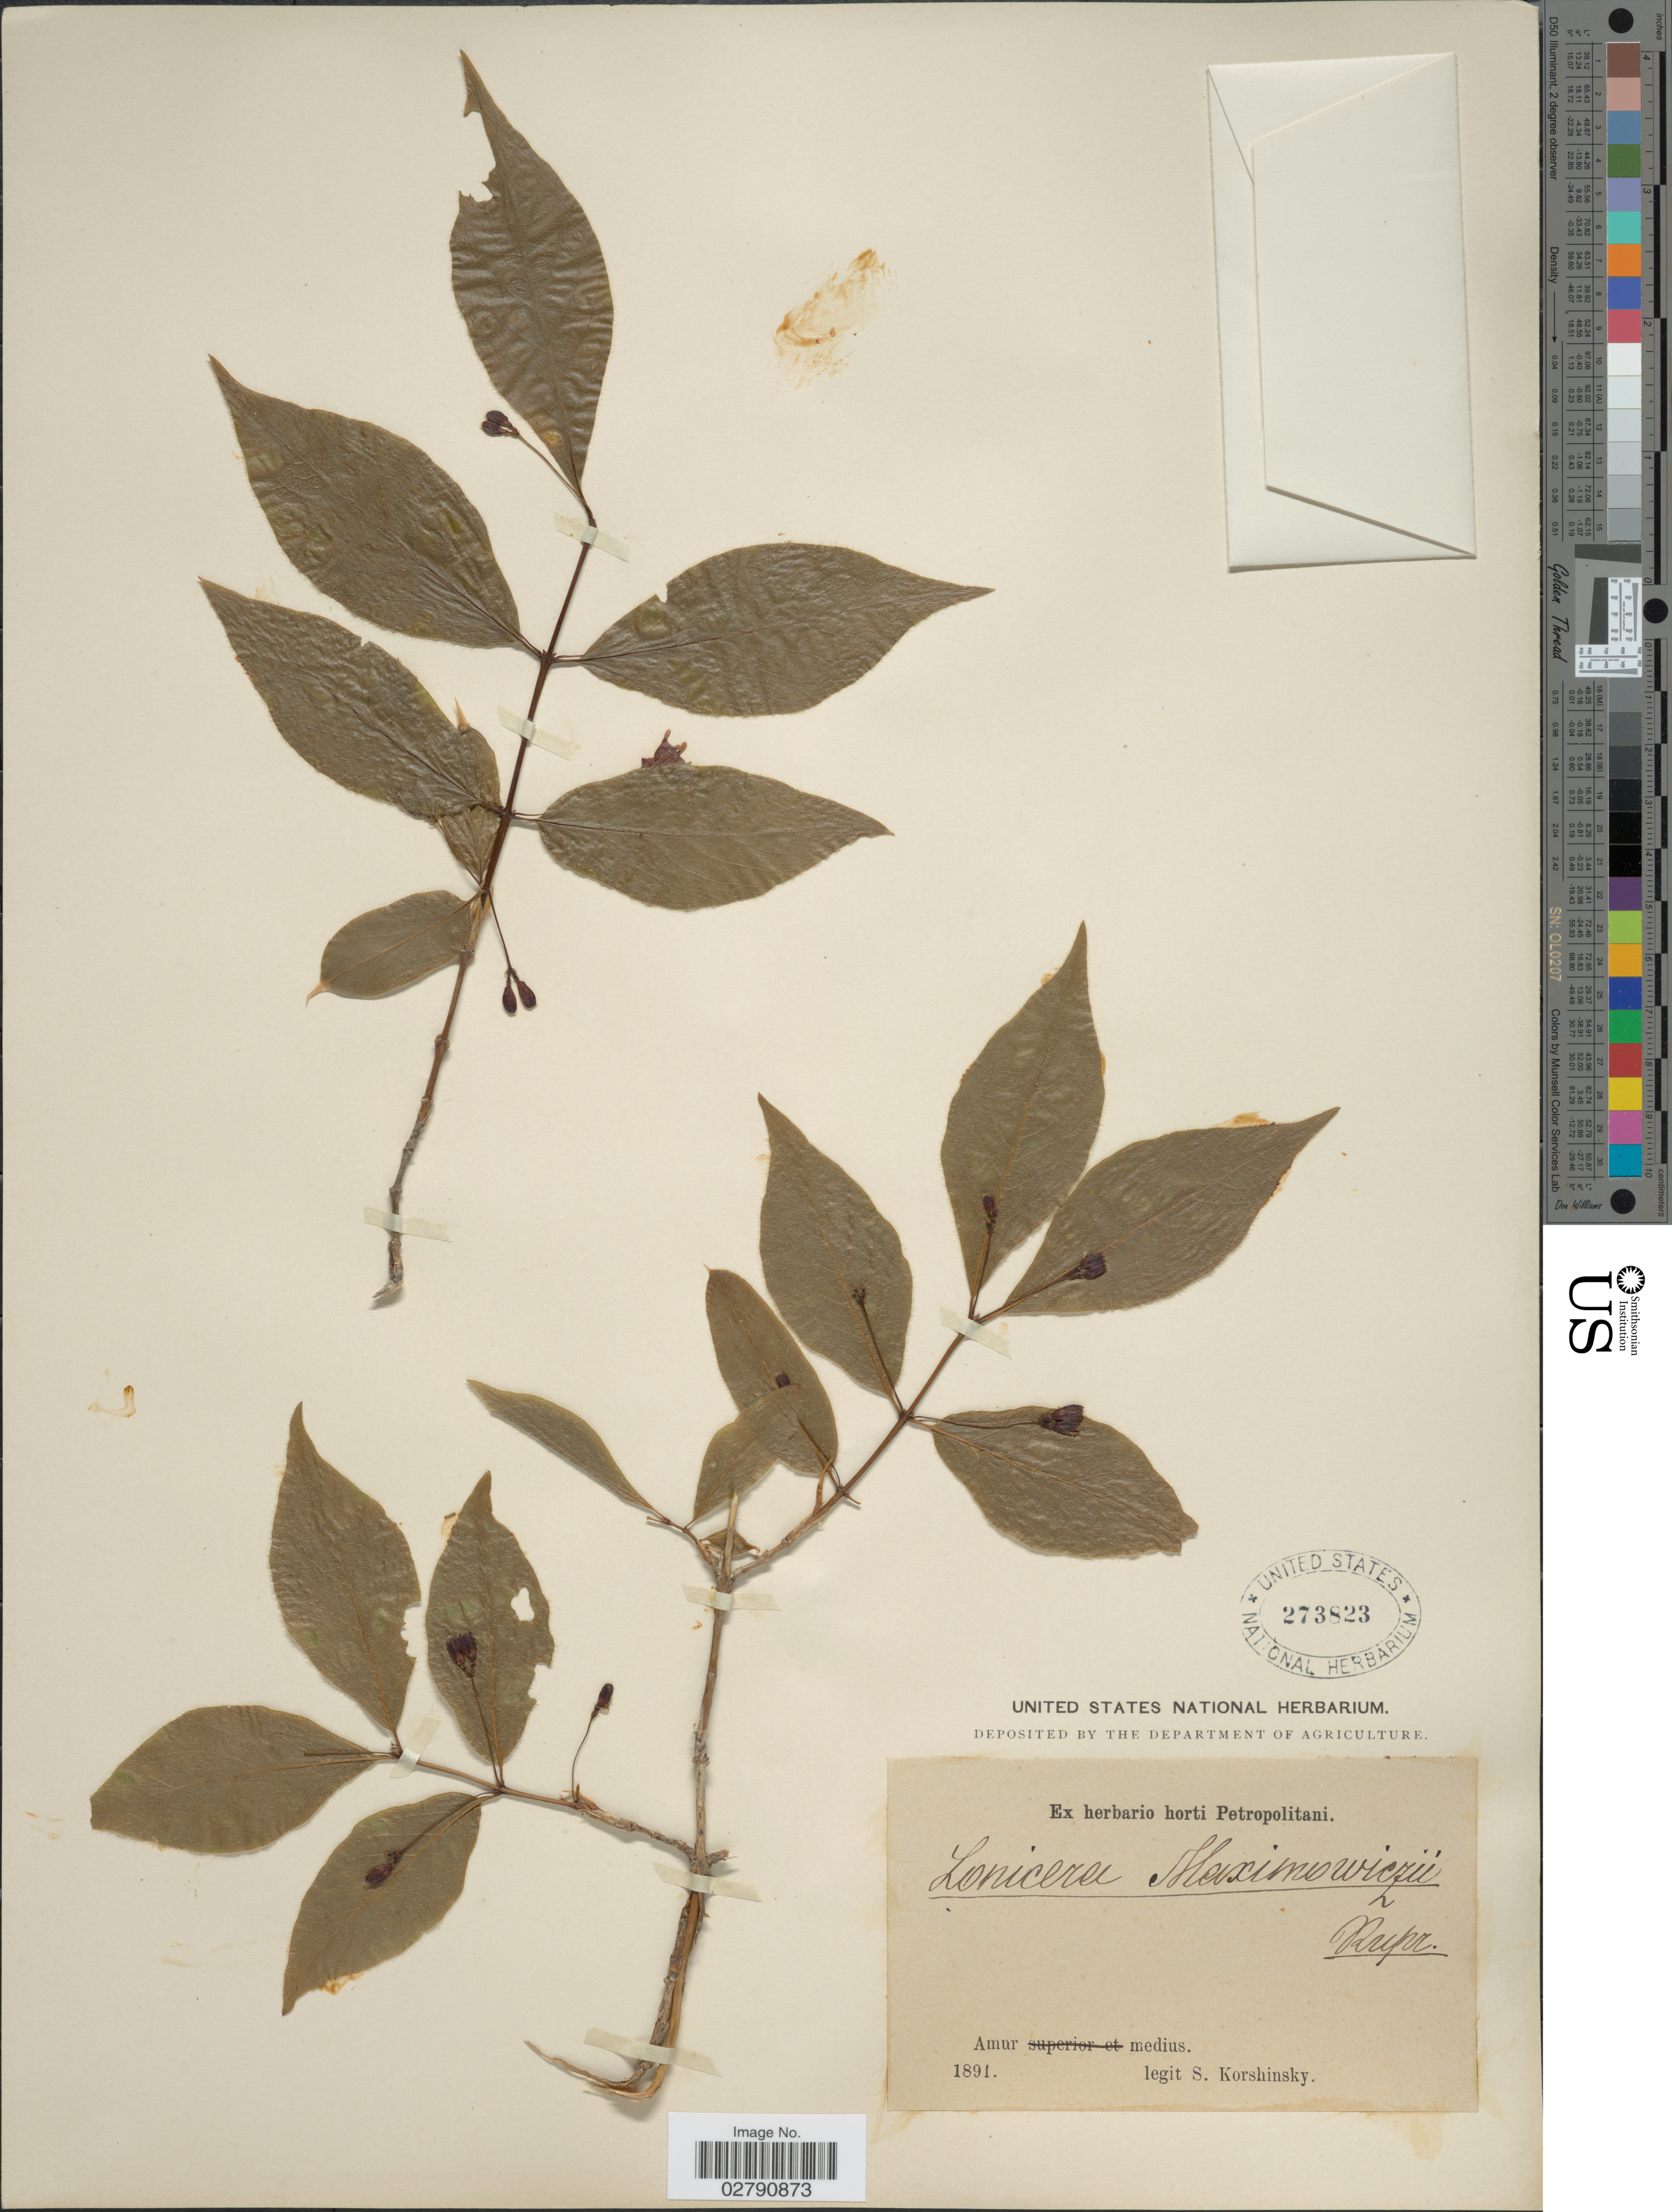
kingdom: Plantae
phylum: Tracheophyta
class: Magnoliopsida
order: Dipsacales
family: Caprifoliaceae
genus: Lonicera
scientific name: Lonicera maximowiczii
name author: (Rupr.) Regel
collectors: S. I. Korshinsky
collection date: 1891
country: Russian Federation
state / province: Amur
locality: Amur medius.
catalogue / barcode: US 273823